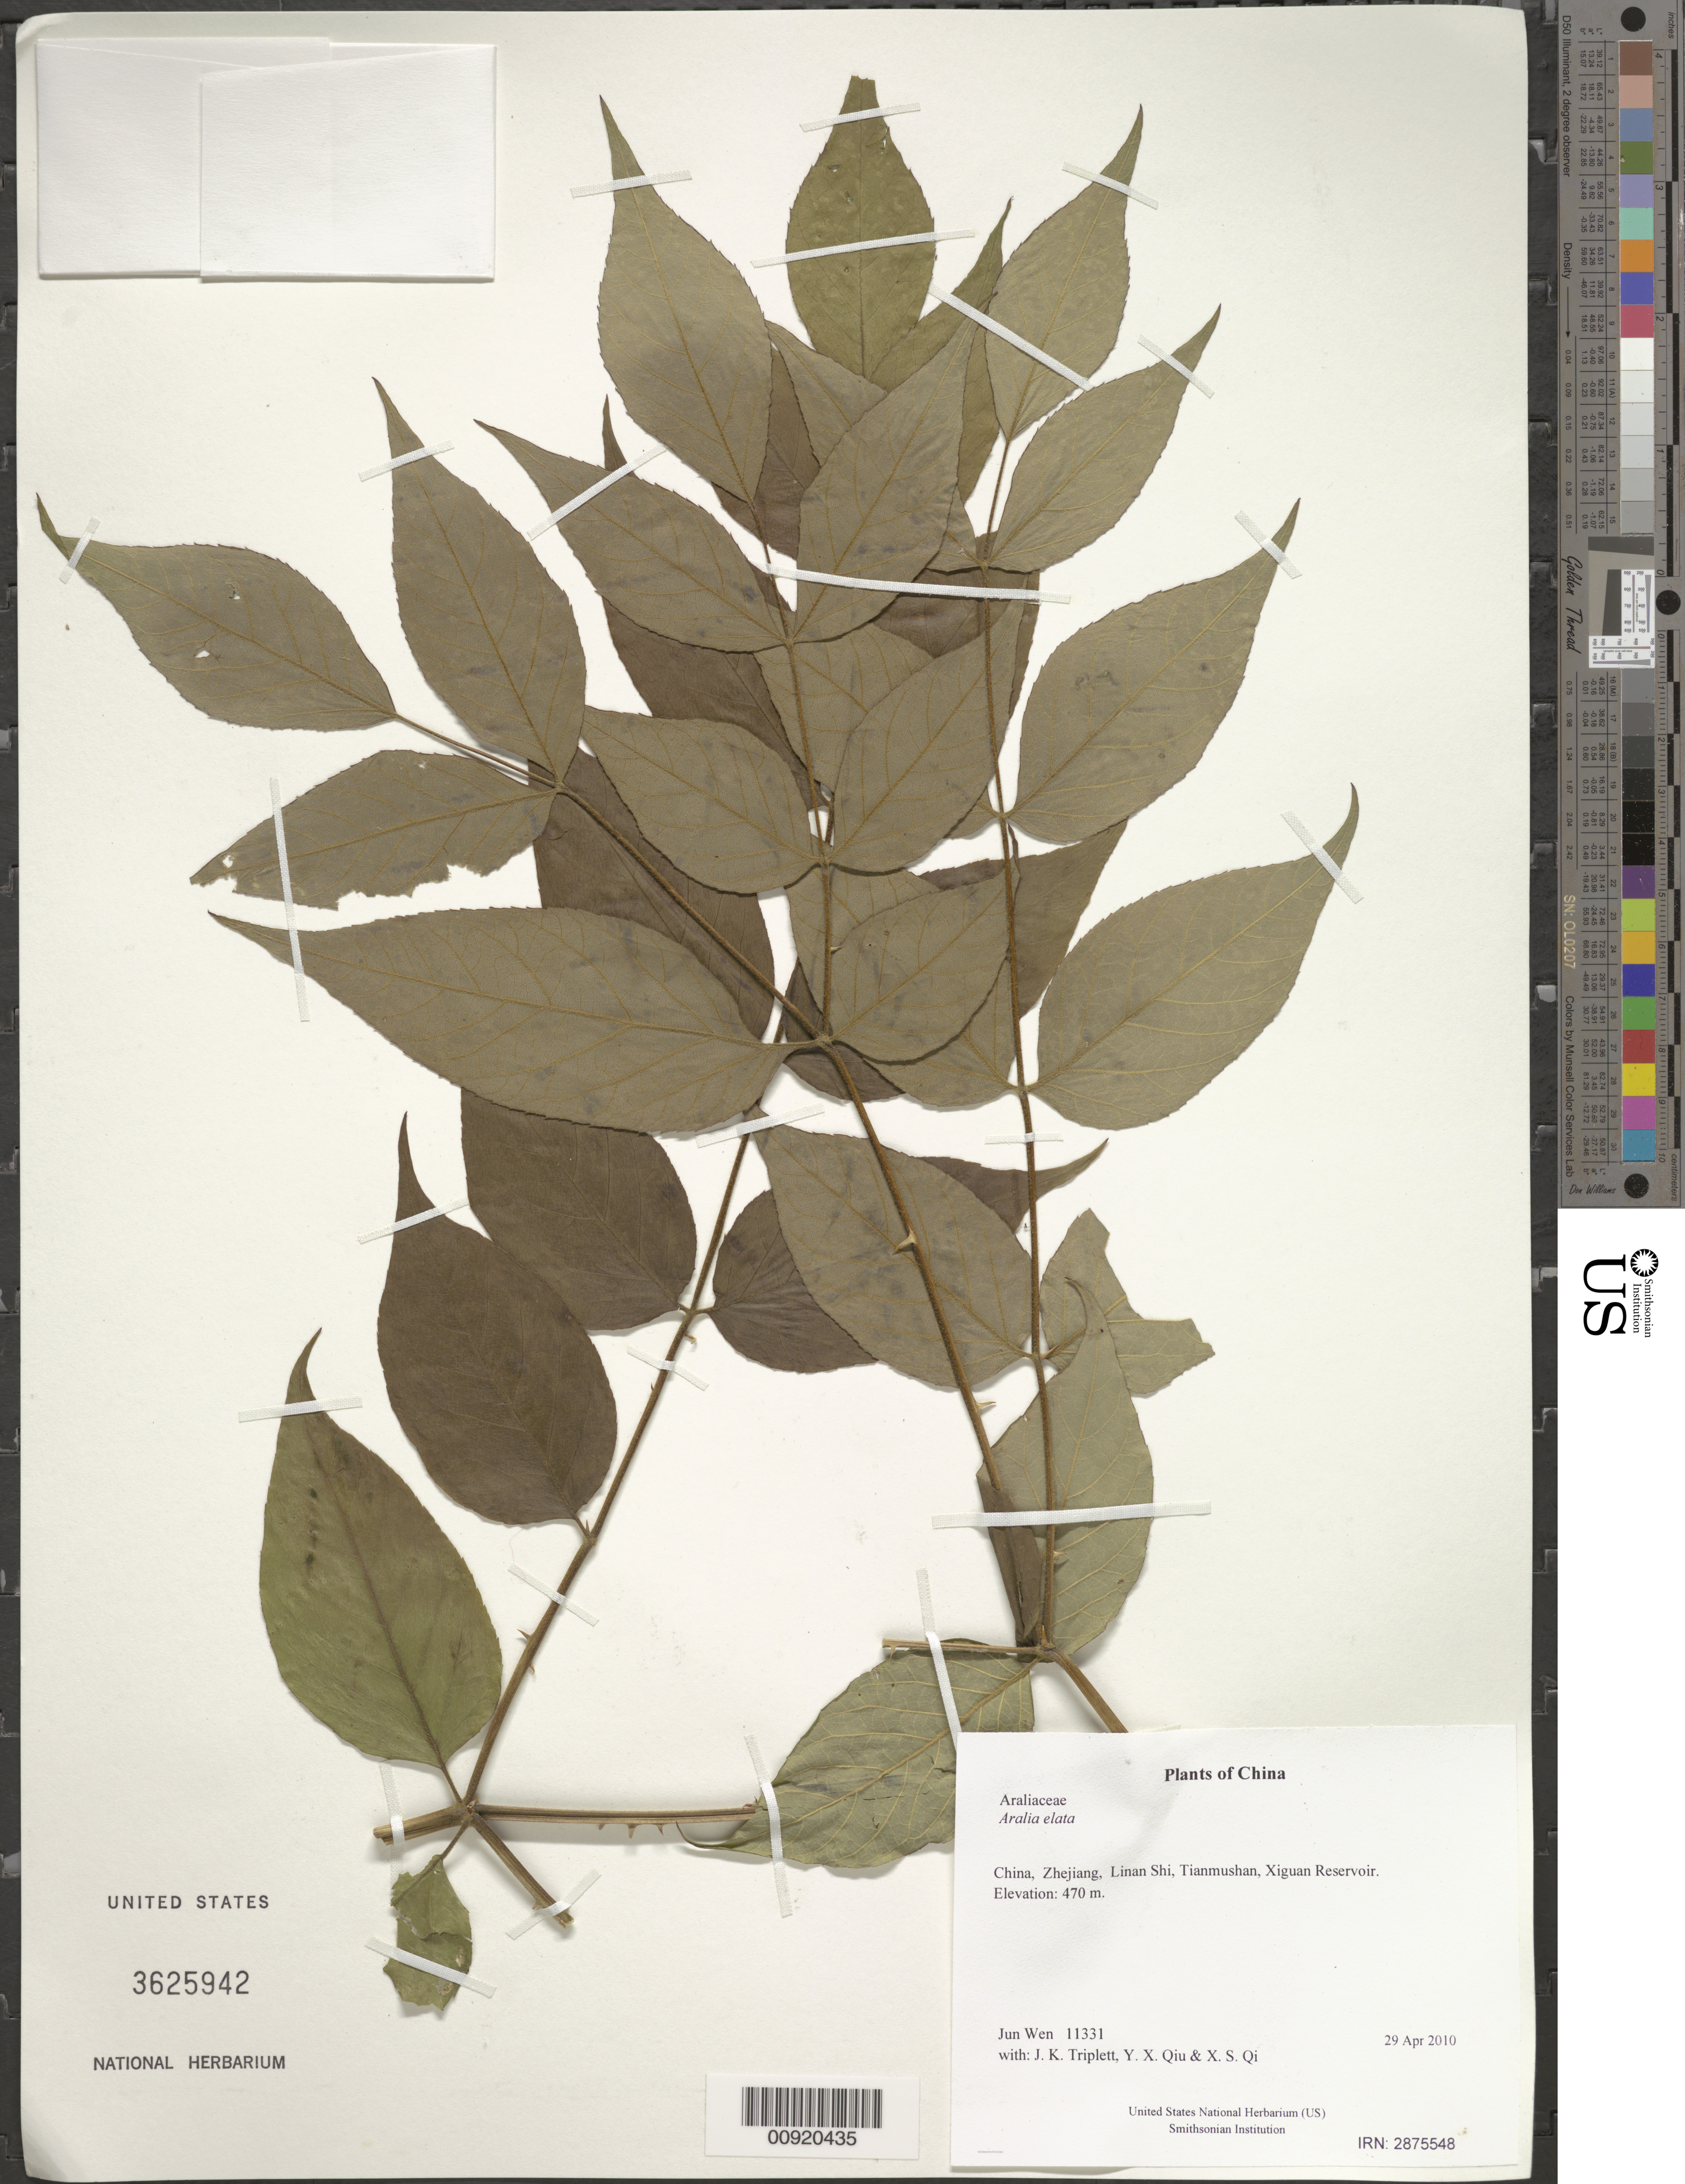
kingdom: Plantae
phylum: Tracheophyta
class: Magnoliopsida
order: Apiales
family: Araliaceae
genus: Aralia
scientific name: Aralia elata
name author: (Miq.) Seem.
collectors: J. Wen, J. K. Triplett, Y. X. Qiu & X. S. Qi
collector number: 11331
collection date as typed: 29 Apr 2010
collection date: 2010-04-29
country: China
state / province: Zhejiang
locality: Linan Shi, Tianmushan, Xiguan Reservoir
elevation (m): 470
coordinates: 30 20.754 N, 119 27.127 E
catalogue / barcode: US 3625942